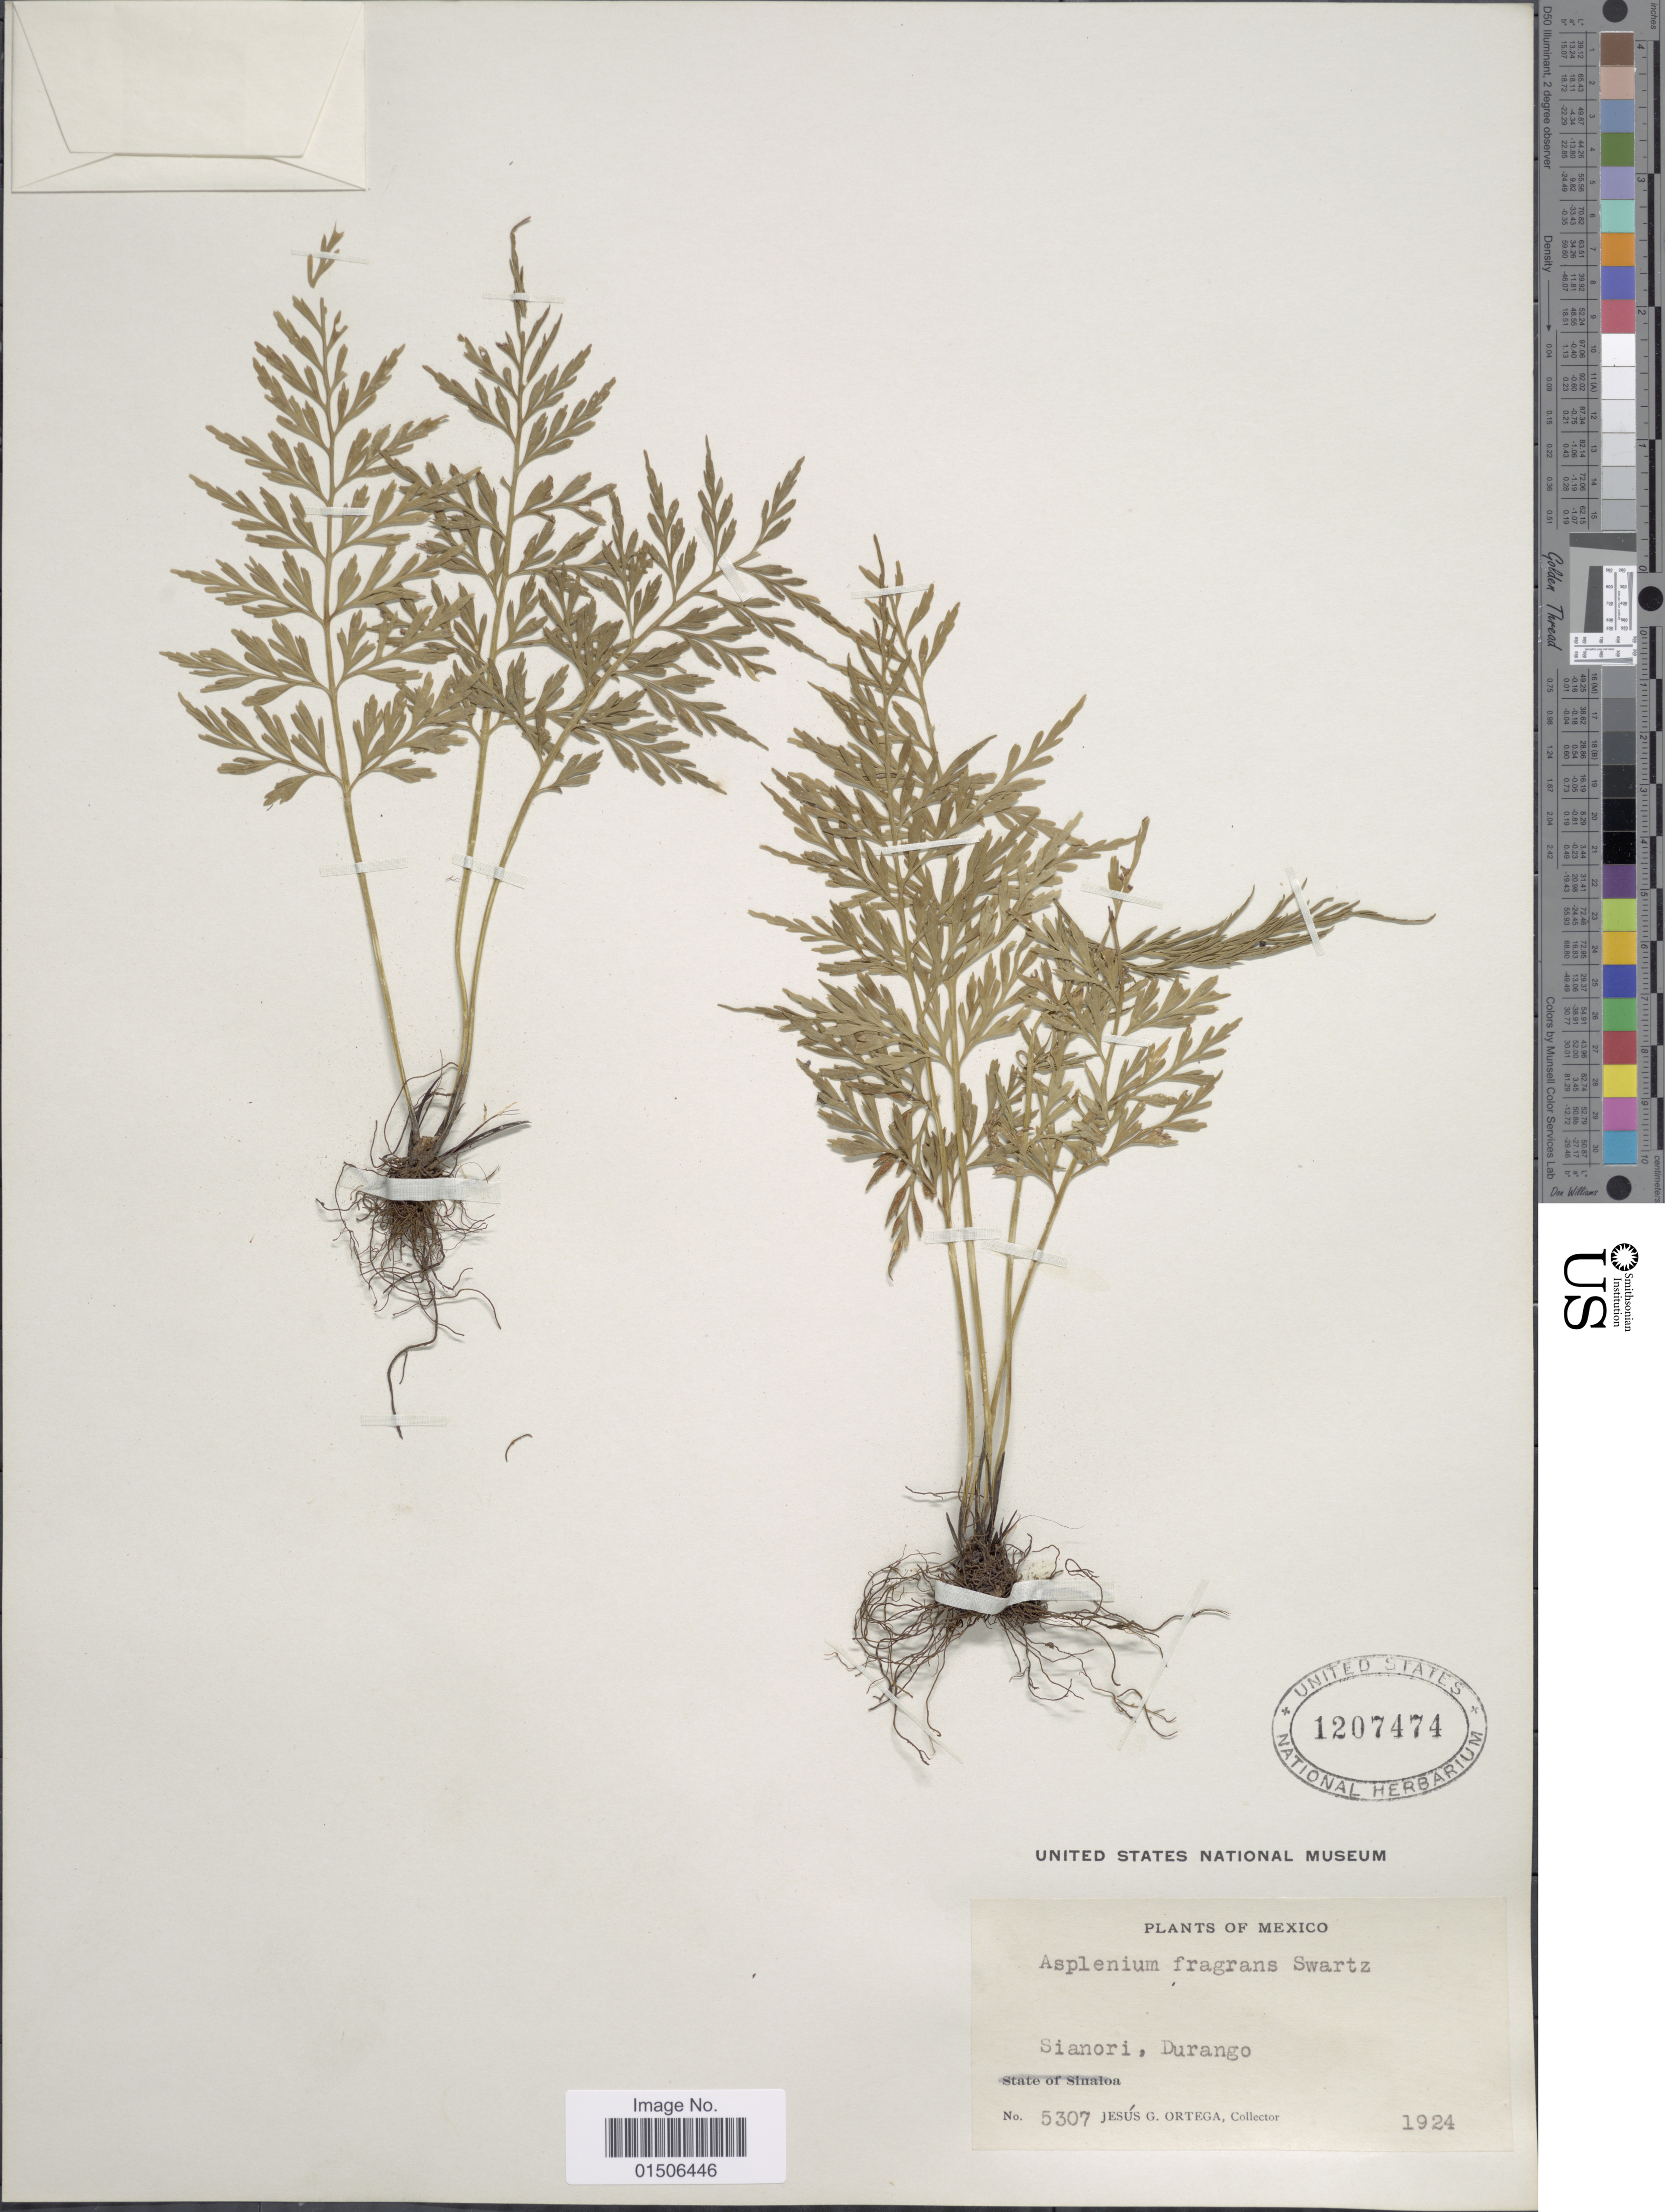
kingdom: Plantae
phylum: Tracheophyta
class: Polypodiopsida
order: Polypodiales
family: Aspleniaceae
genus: Asplenium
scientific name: Asplenium fragrans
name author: Sw.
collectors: J. Ortega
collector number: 5307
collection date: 1924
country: Mexico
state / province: Durango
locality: Sianori, Durango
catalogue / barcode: US 1207474